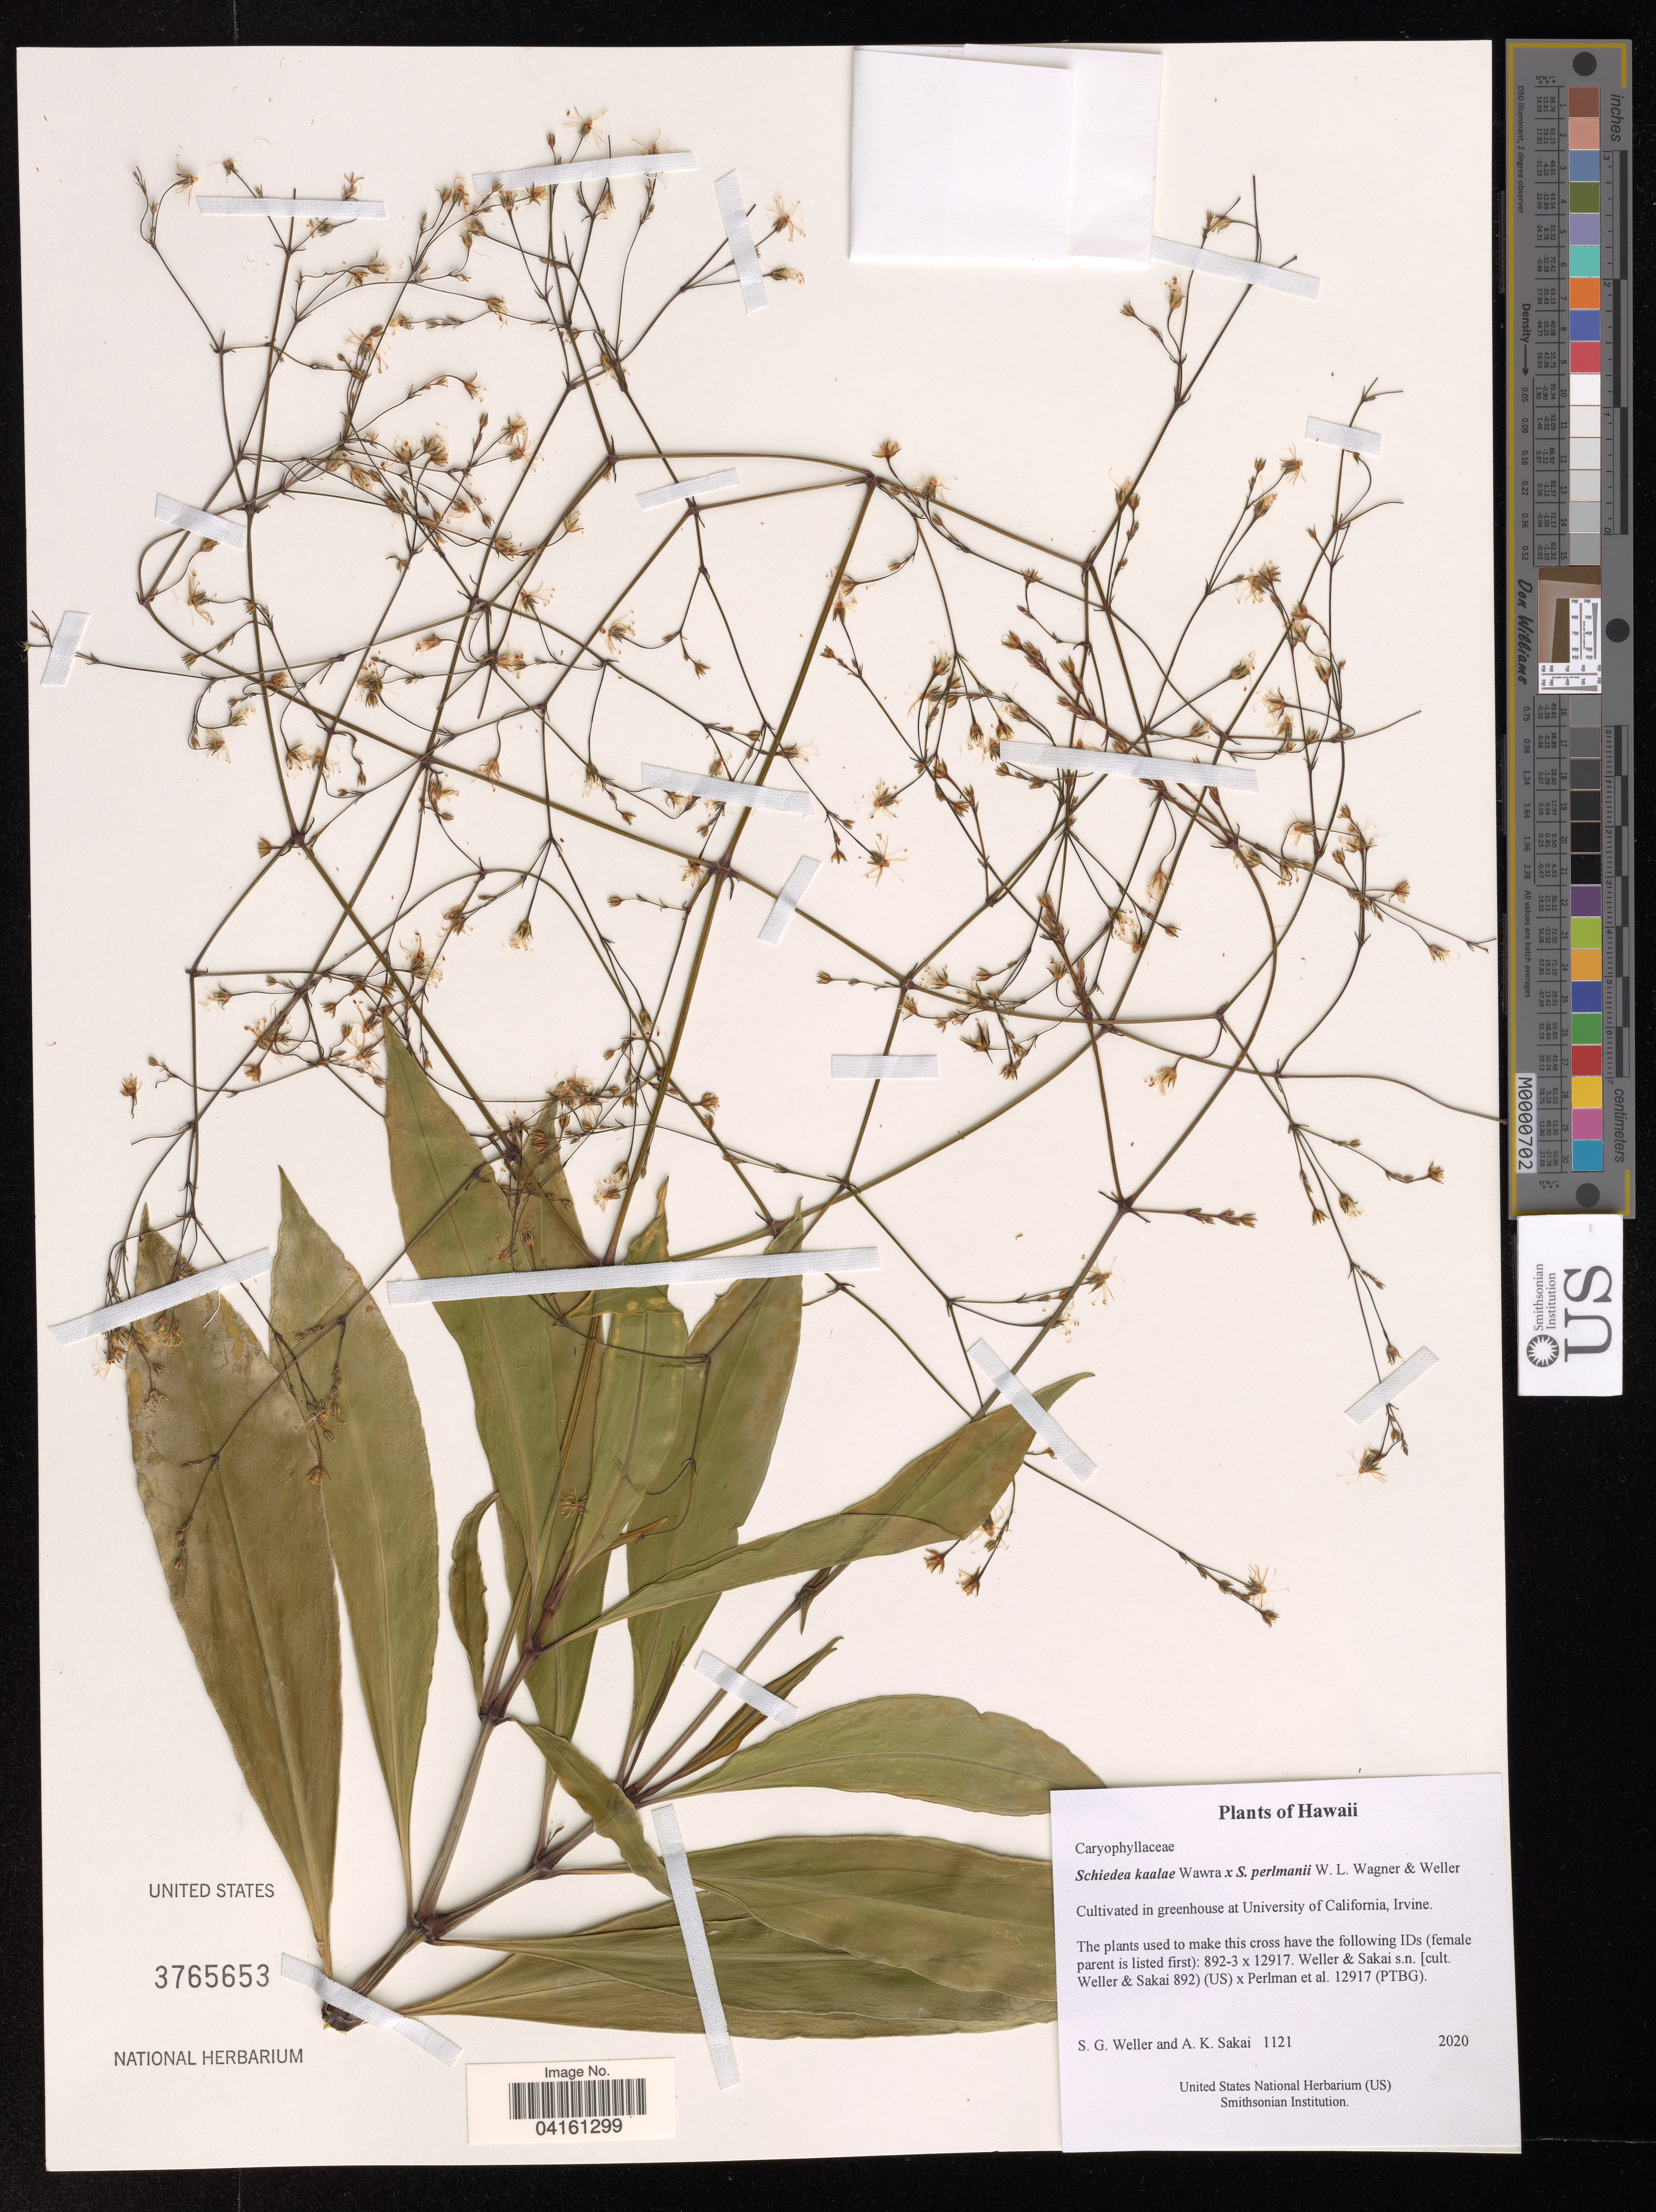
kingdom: Plantae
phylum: Tracheophyta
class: Magnoliopsida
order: Caryophyllales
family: Caryophyllaceae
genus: Schiedea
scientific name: Schiedea kaalae x S. perlmanii W.L. Wagner & Weller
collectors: S. G. Weller & A. Sakai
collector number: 1121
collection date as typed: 2020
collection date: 2020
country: United States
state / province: California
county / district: Orange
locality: Cultivated in greenhouse at University of California, Irvine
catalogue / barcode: US 3765653